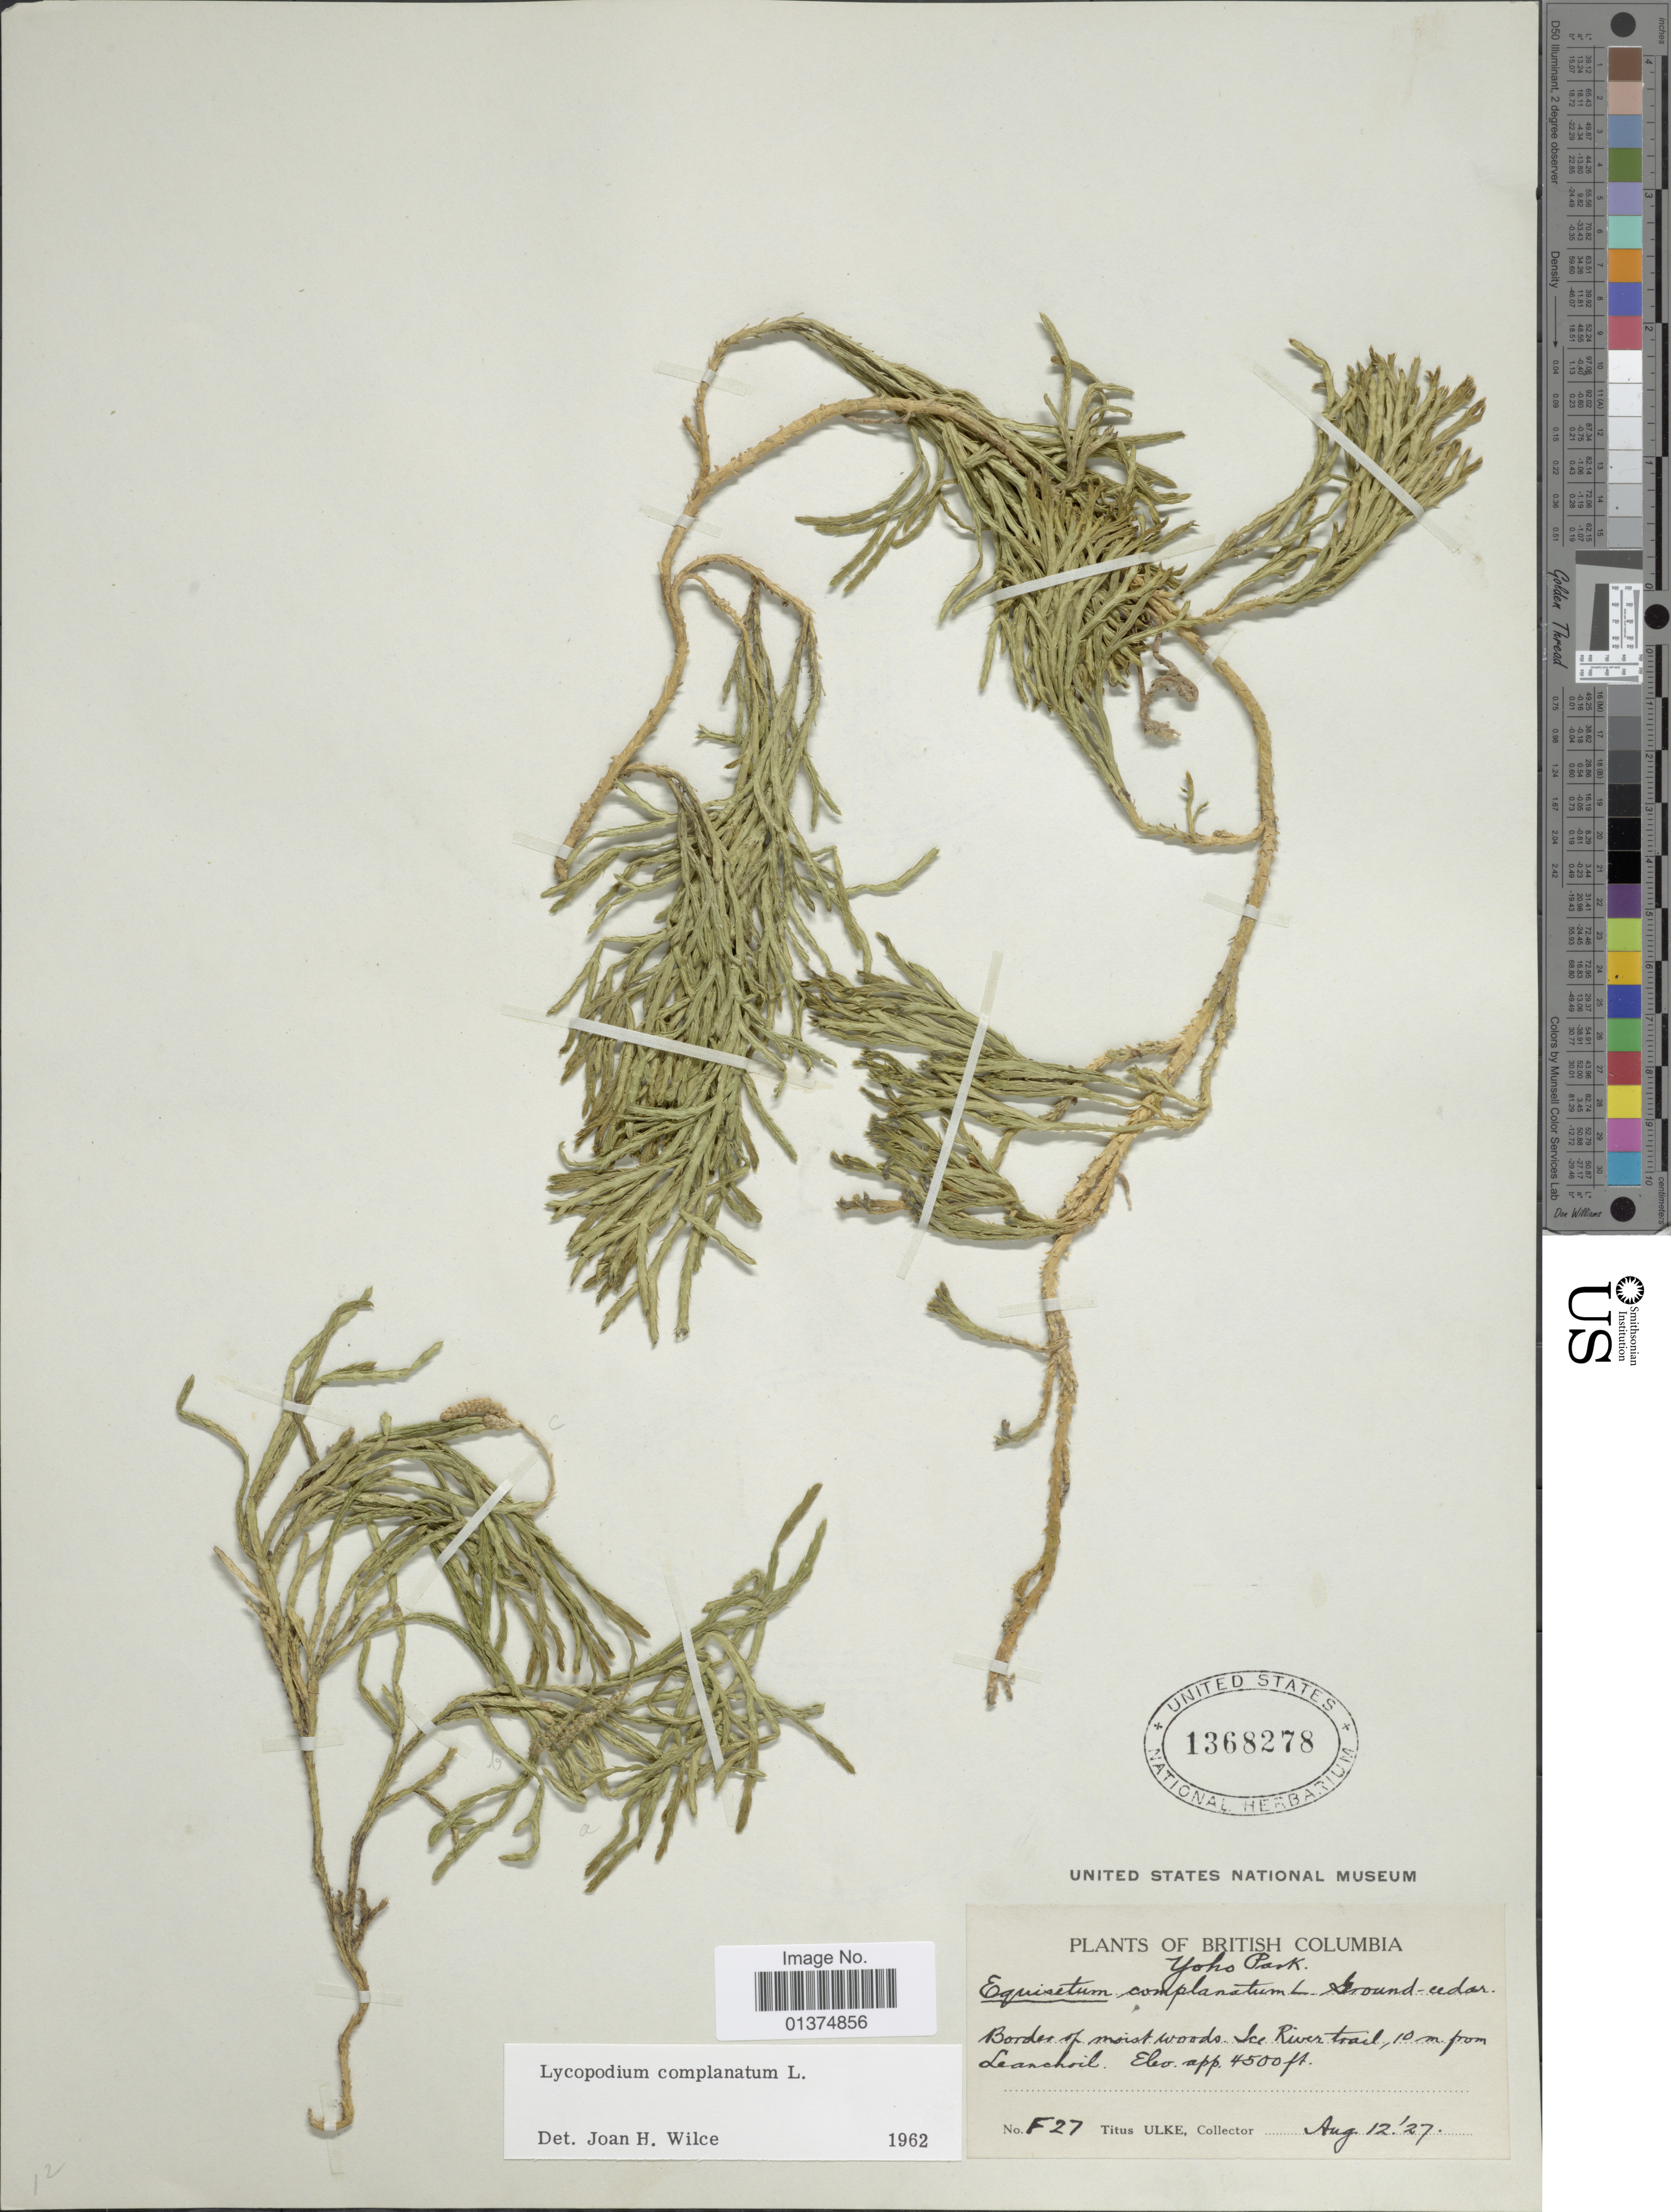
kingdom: Plantae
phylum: Tracheophyta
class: Lycopodiopsida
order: Lycopodiales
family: Lycopodiaceae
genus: Diphasiastrum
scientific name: Diphasiastrum complanatum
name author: (L.) Holub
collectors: T. Ulke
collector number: F27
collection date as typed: Transcribed d/m/y: 12/8/27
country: Canada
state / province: British Columbia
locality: Yoho park, Border of moist woods Ice River trail, 10 m from Leanchoil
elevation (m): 1372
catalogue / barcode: US 1368278